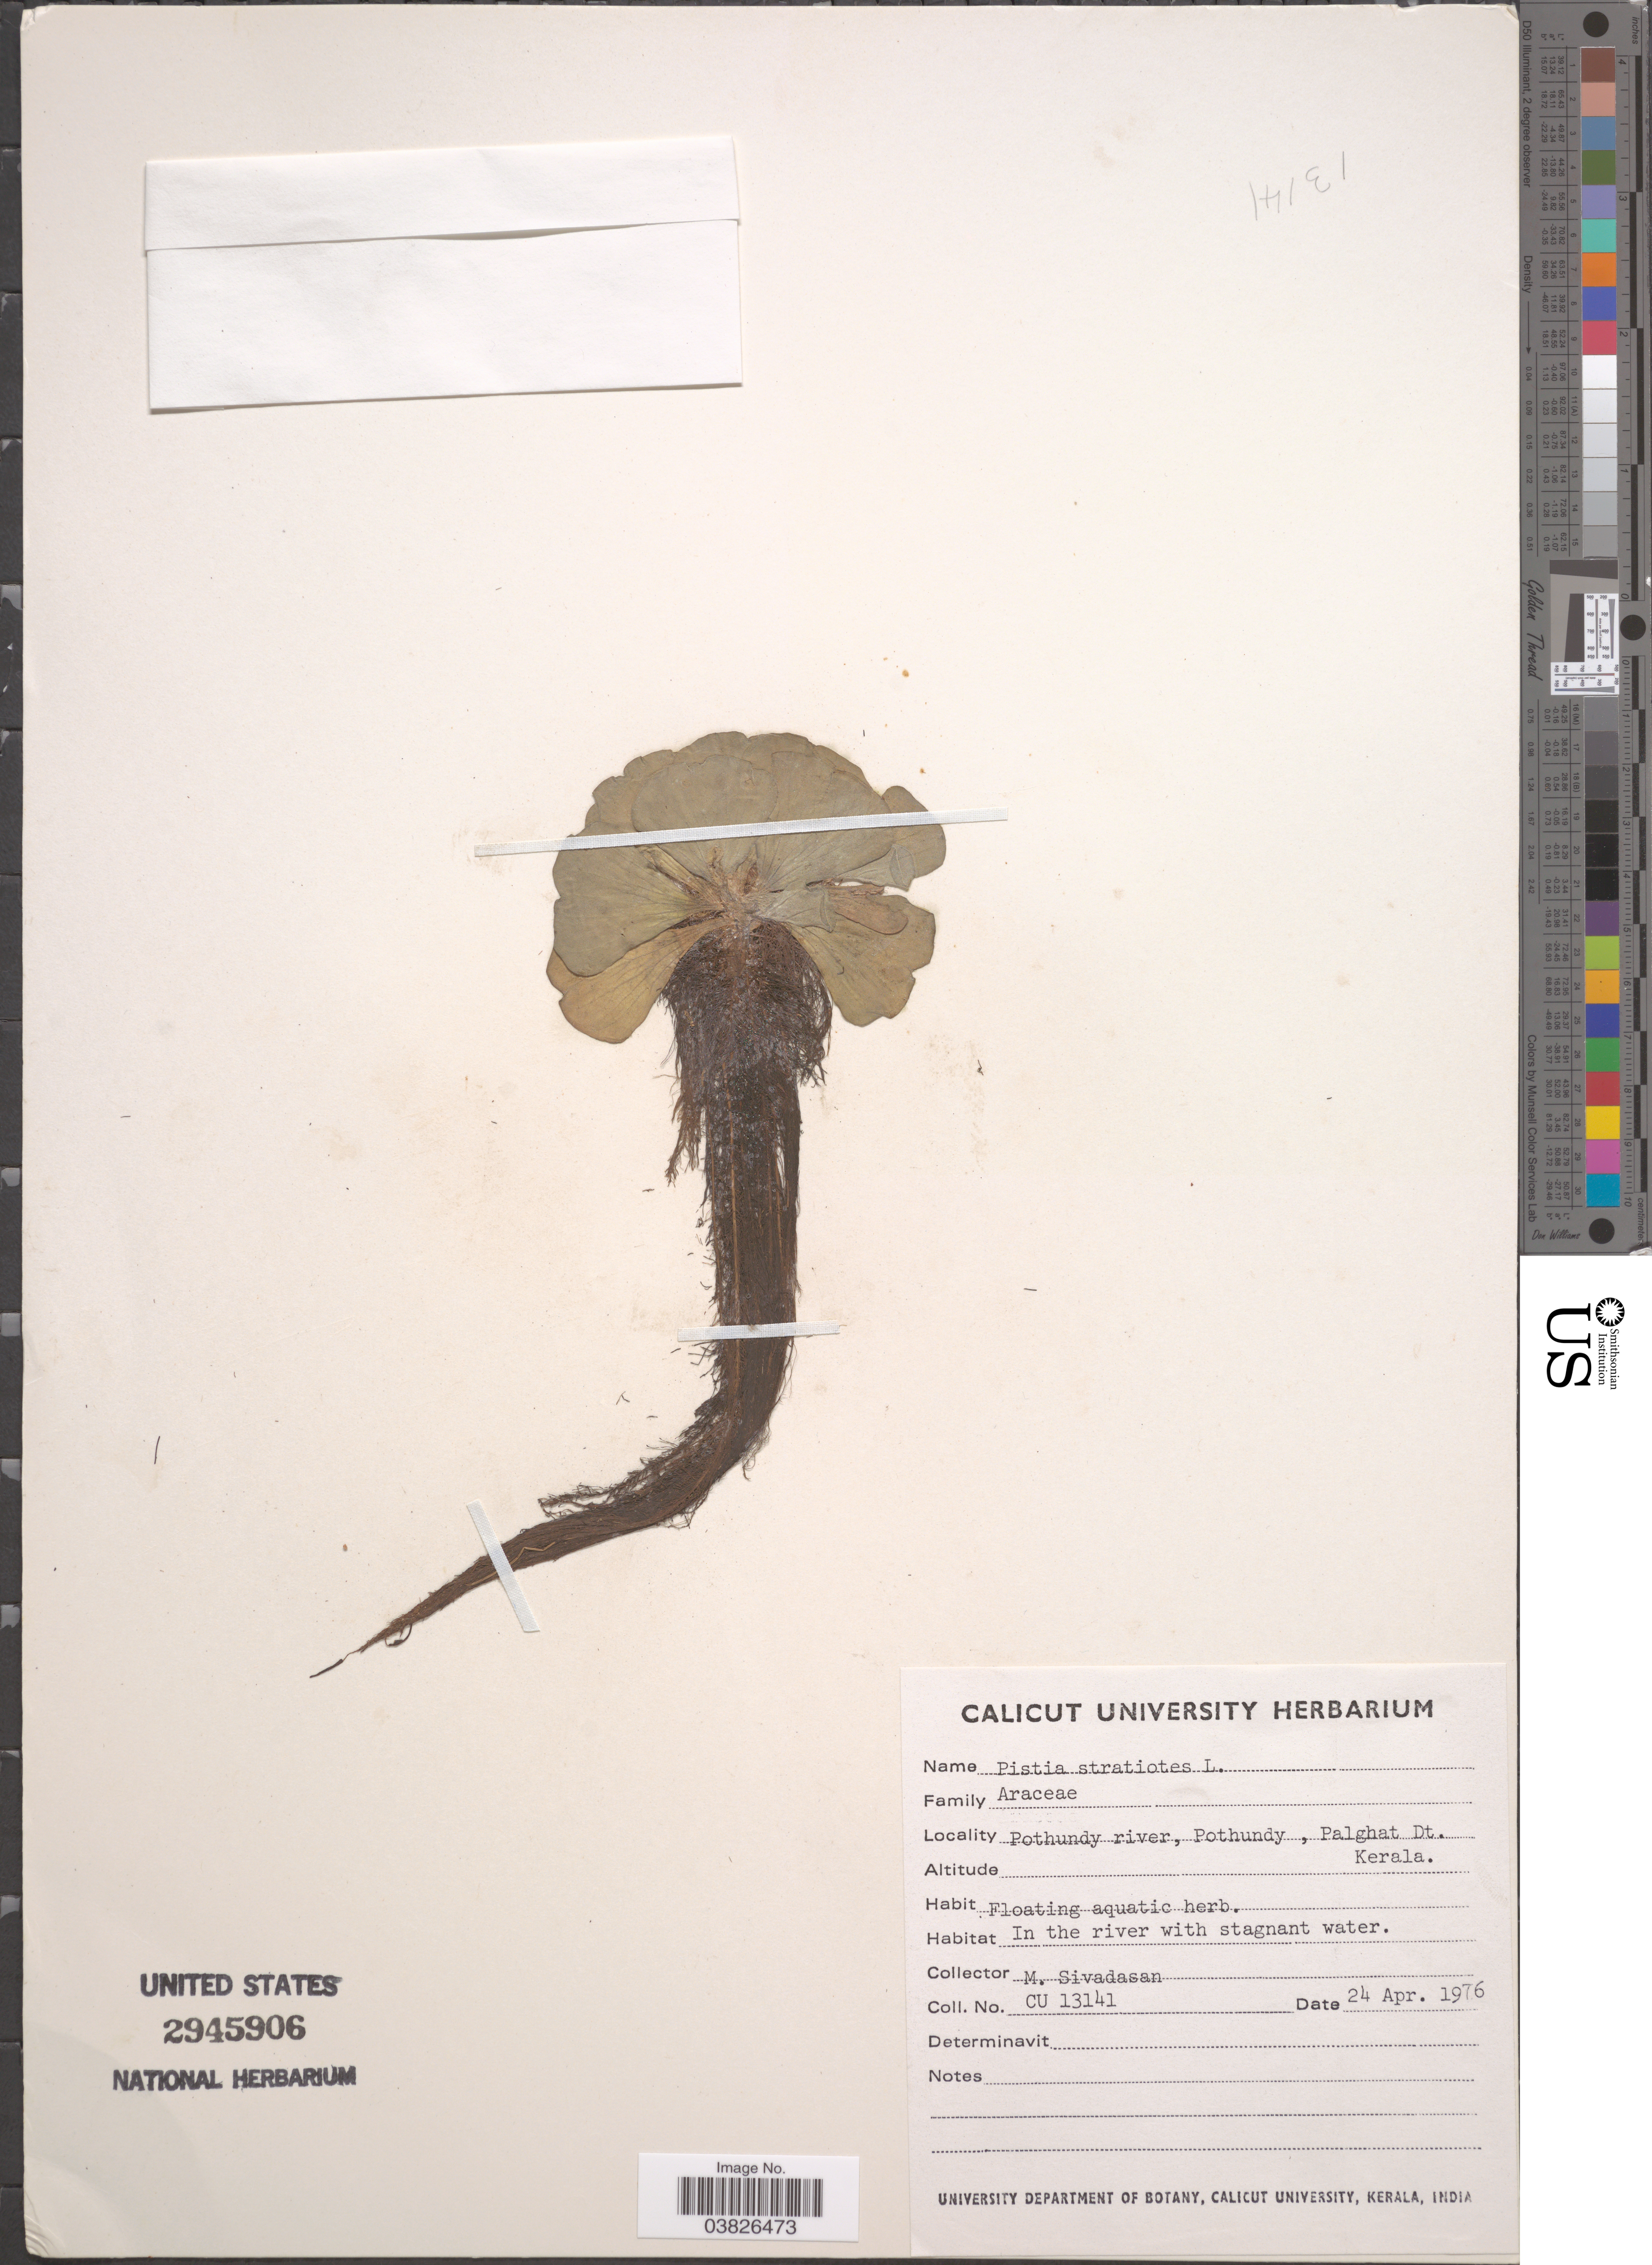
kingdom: Plantae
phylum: Tracheophyta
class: Liliopsida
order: Alismatales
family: Araceae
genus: Pistia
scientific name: Pistia stratiotes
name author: L.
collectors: M. Sivadasan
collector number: CU13141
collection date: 1976-04-24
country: India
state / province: Kerala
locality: Pothundy river, Pothundy, Palghat Dt. In the river with stagnant water.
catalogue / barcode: US 2945906